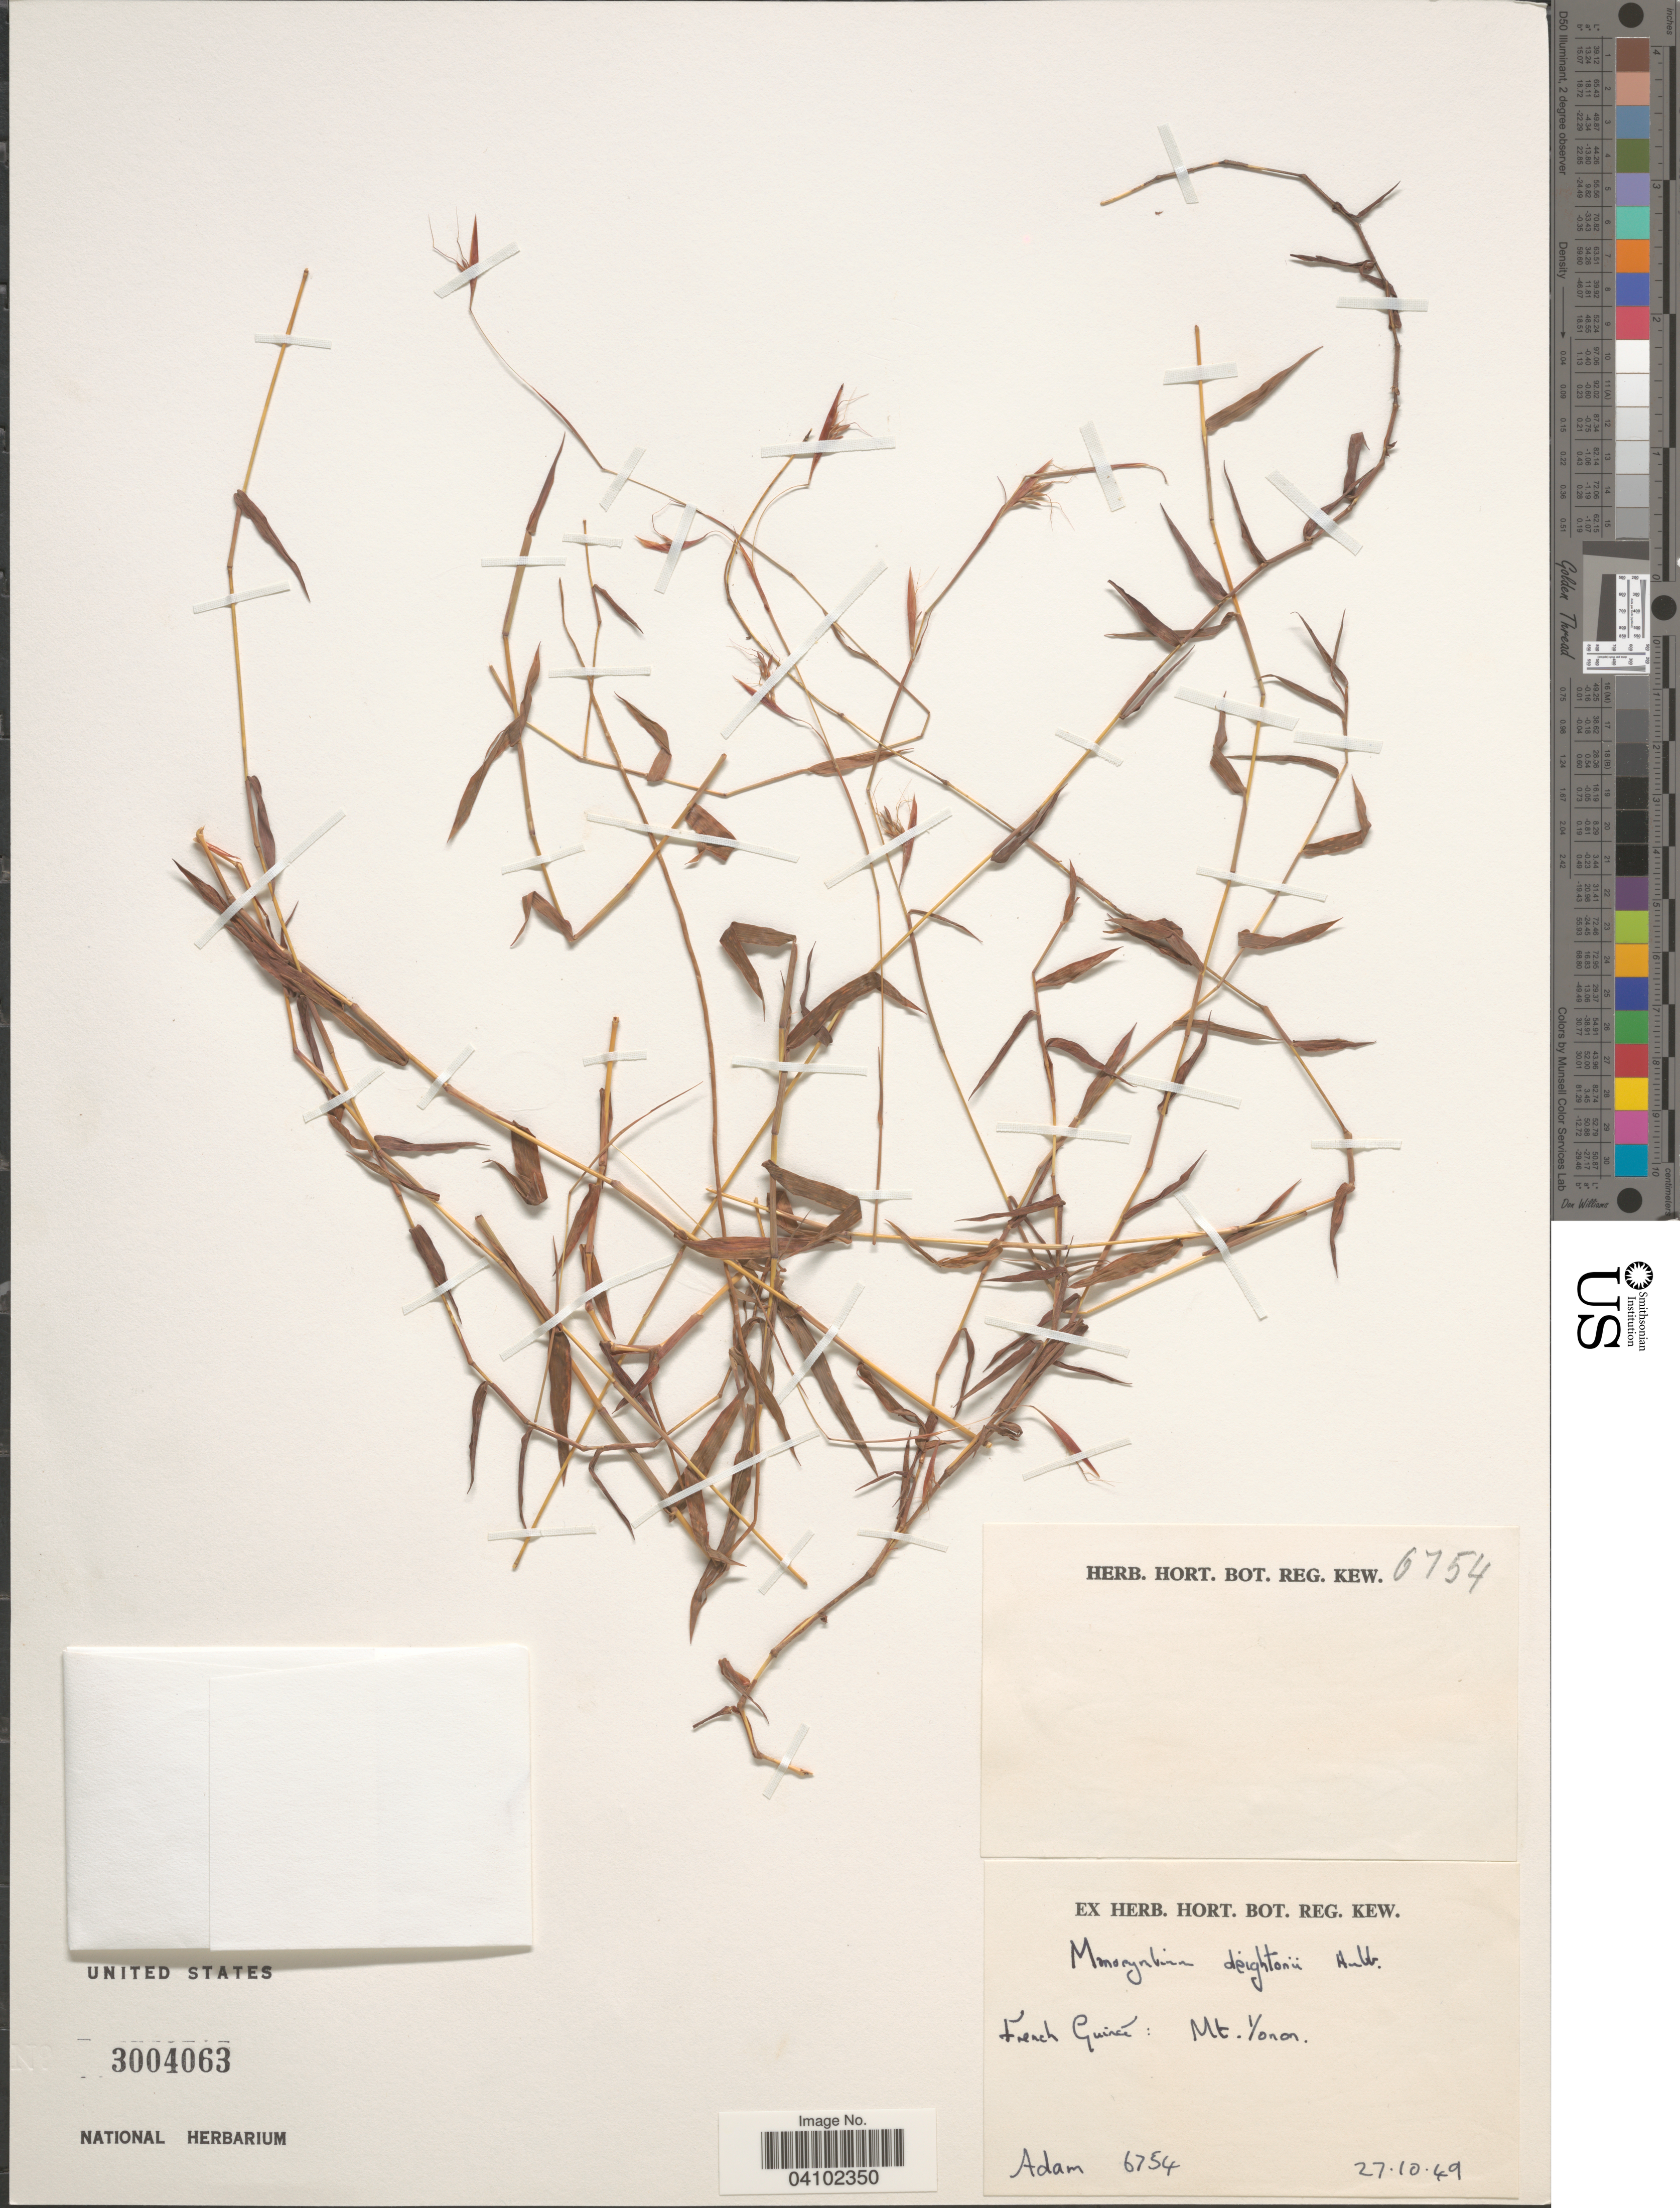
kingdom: Plantae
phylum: Tracheophyta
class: Liliopsida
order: Poales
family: Poaceae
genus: Monocymbium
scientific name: Monocymbium deightonii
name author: C.E. Hubb.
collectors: -- Adam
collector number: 6754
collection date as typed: Transcribed d/m/y: 27/10/49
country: French Guiana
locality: French Guinée: Mt. Yonon.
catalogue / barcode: US 3004063